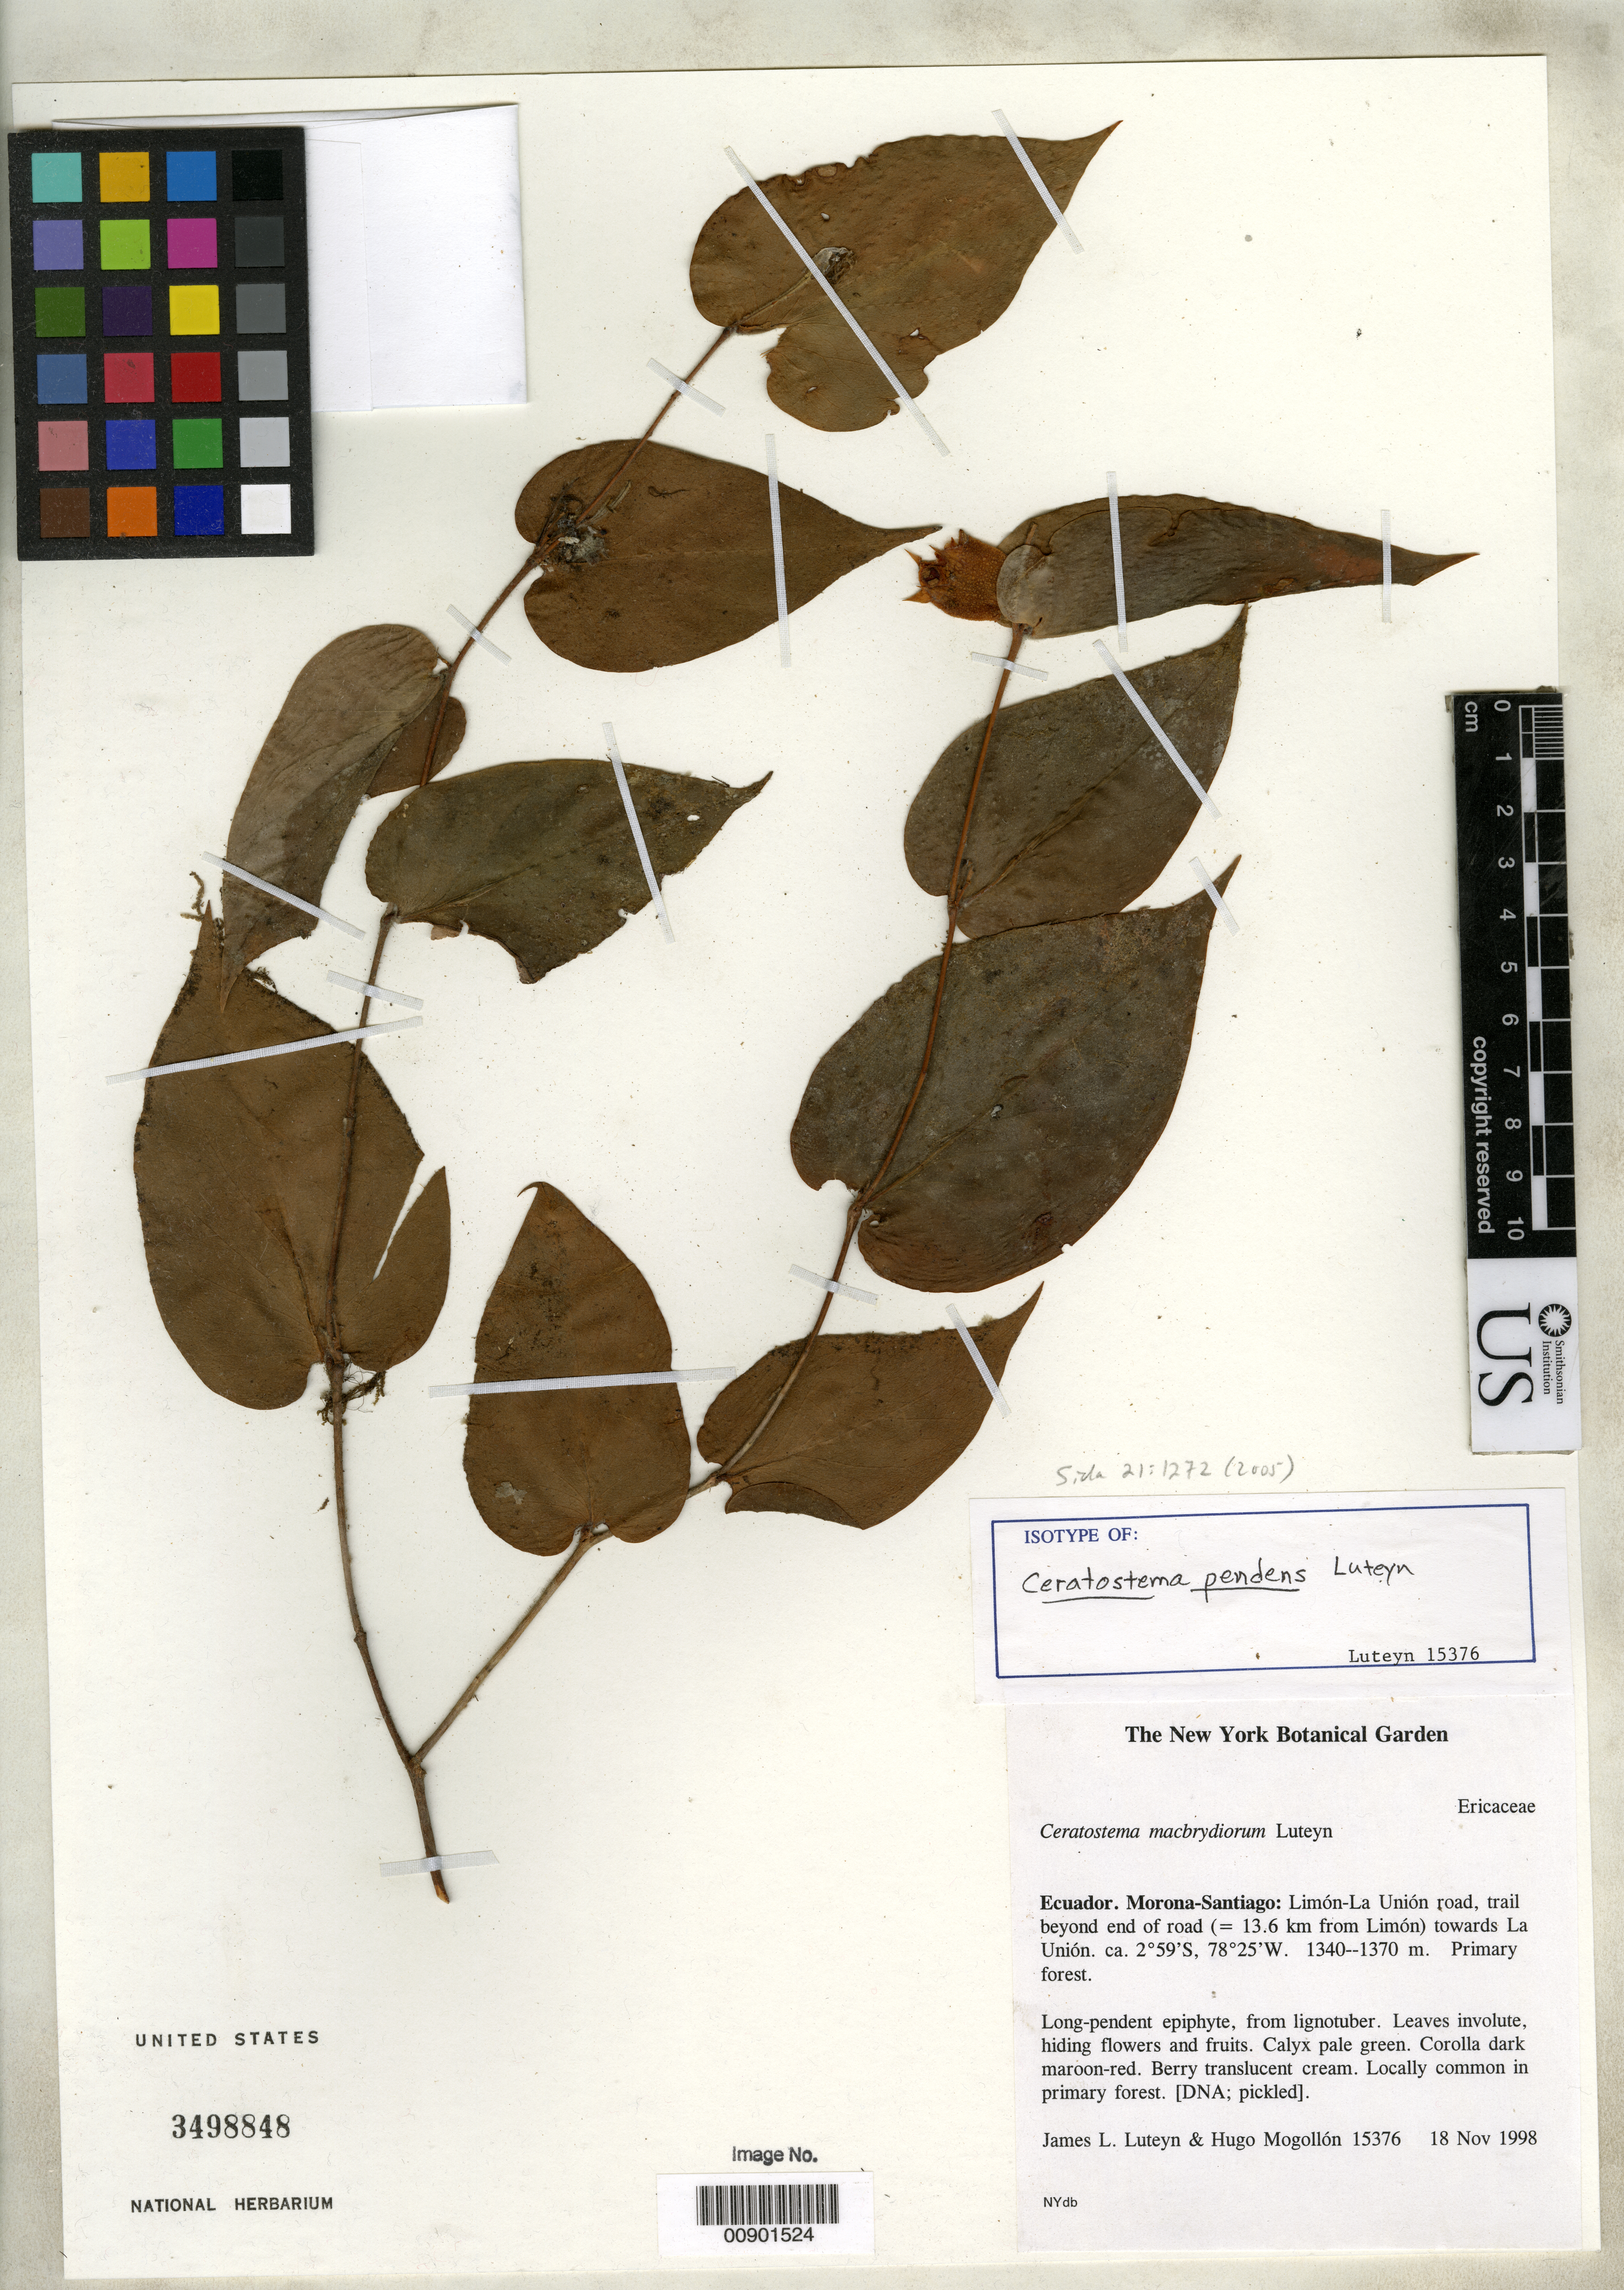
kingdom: Plantae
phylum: Tracheophyta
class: Magnoliopsida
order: Ericales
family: Ericaceae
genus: Ceratostema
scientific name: Ceratostema pendens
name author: Luteyn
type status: Isotype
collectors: J. L. Luteyn & H. Mogollón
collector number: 15376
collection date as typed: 18 Nov 1998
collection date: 1998-11-18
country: Ecuador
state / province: Morona-Santiago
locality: Morona-Santiago: Limón-La Unión road, trail beyond end of road (=13.6 km from Limón0 towards la Unión.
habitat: Primary forest.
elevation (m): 1340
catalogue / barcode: US 3498848